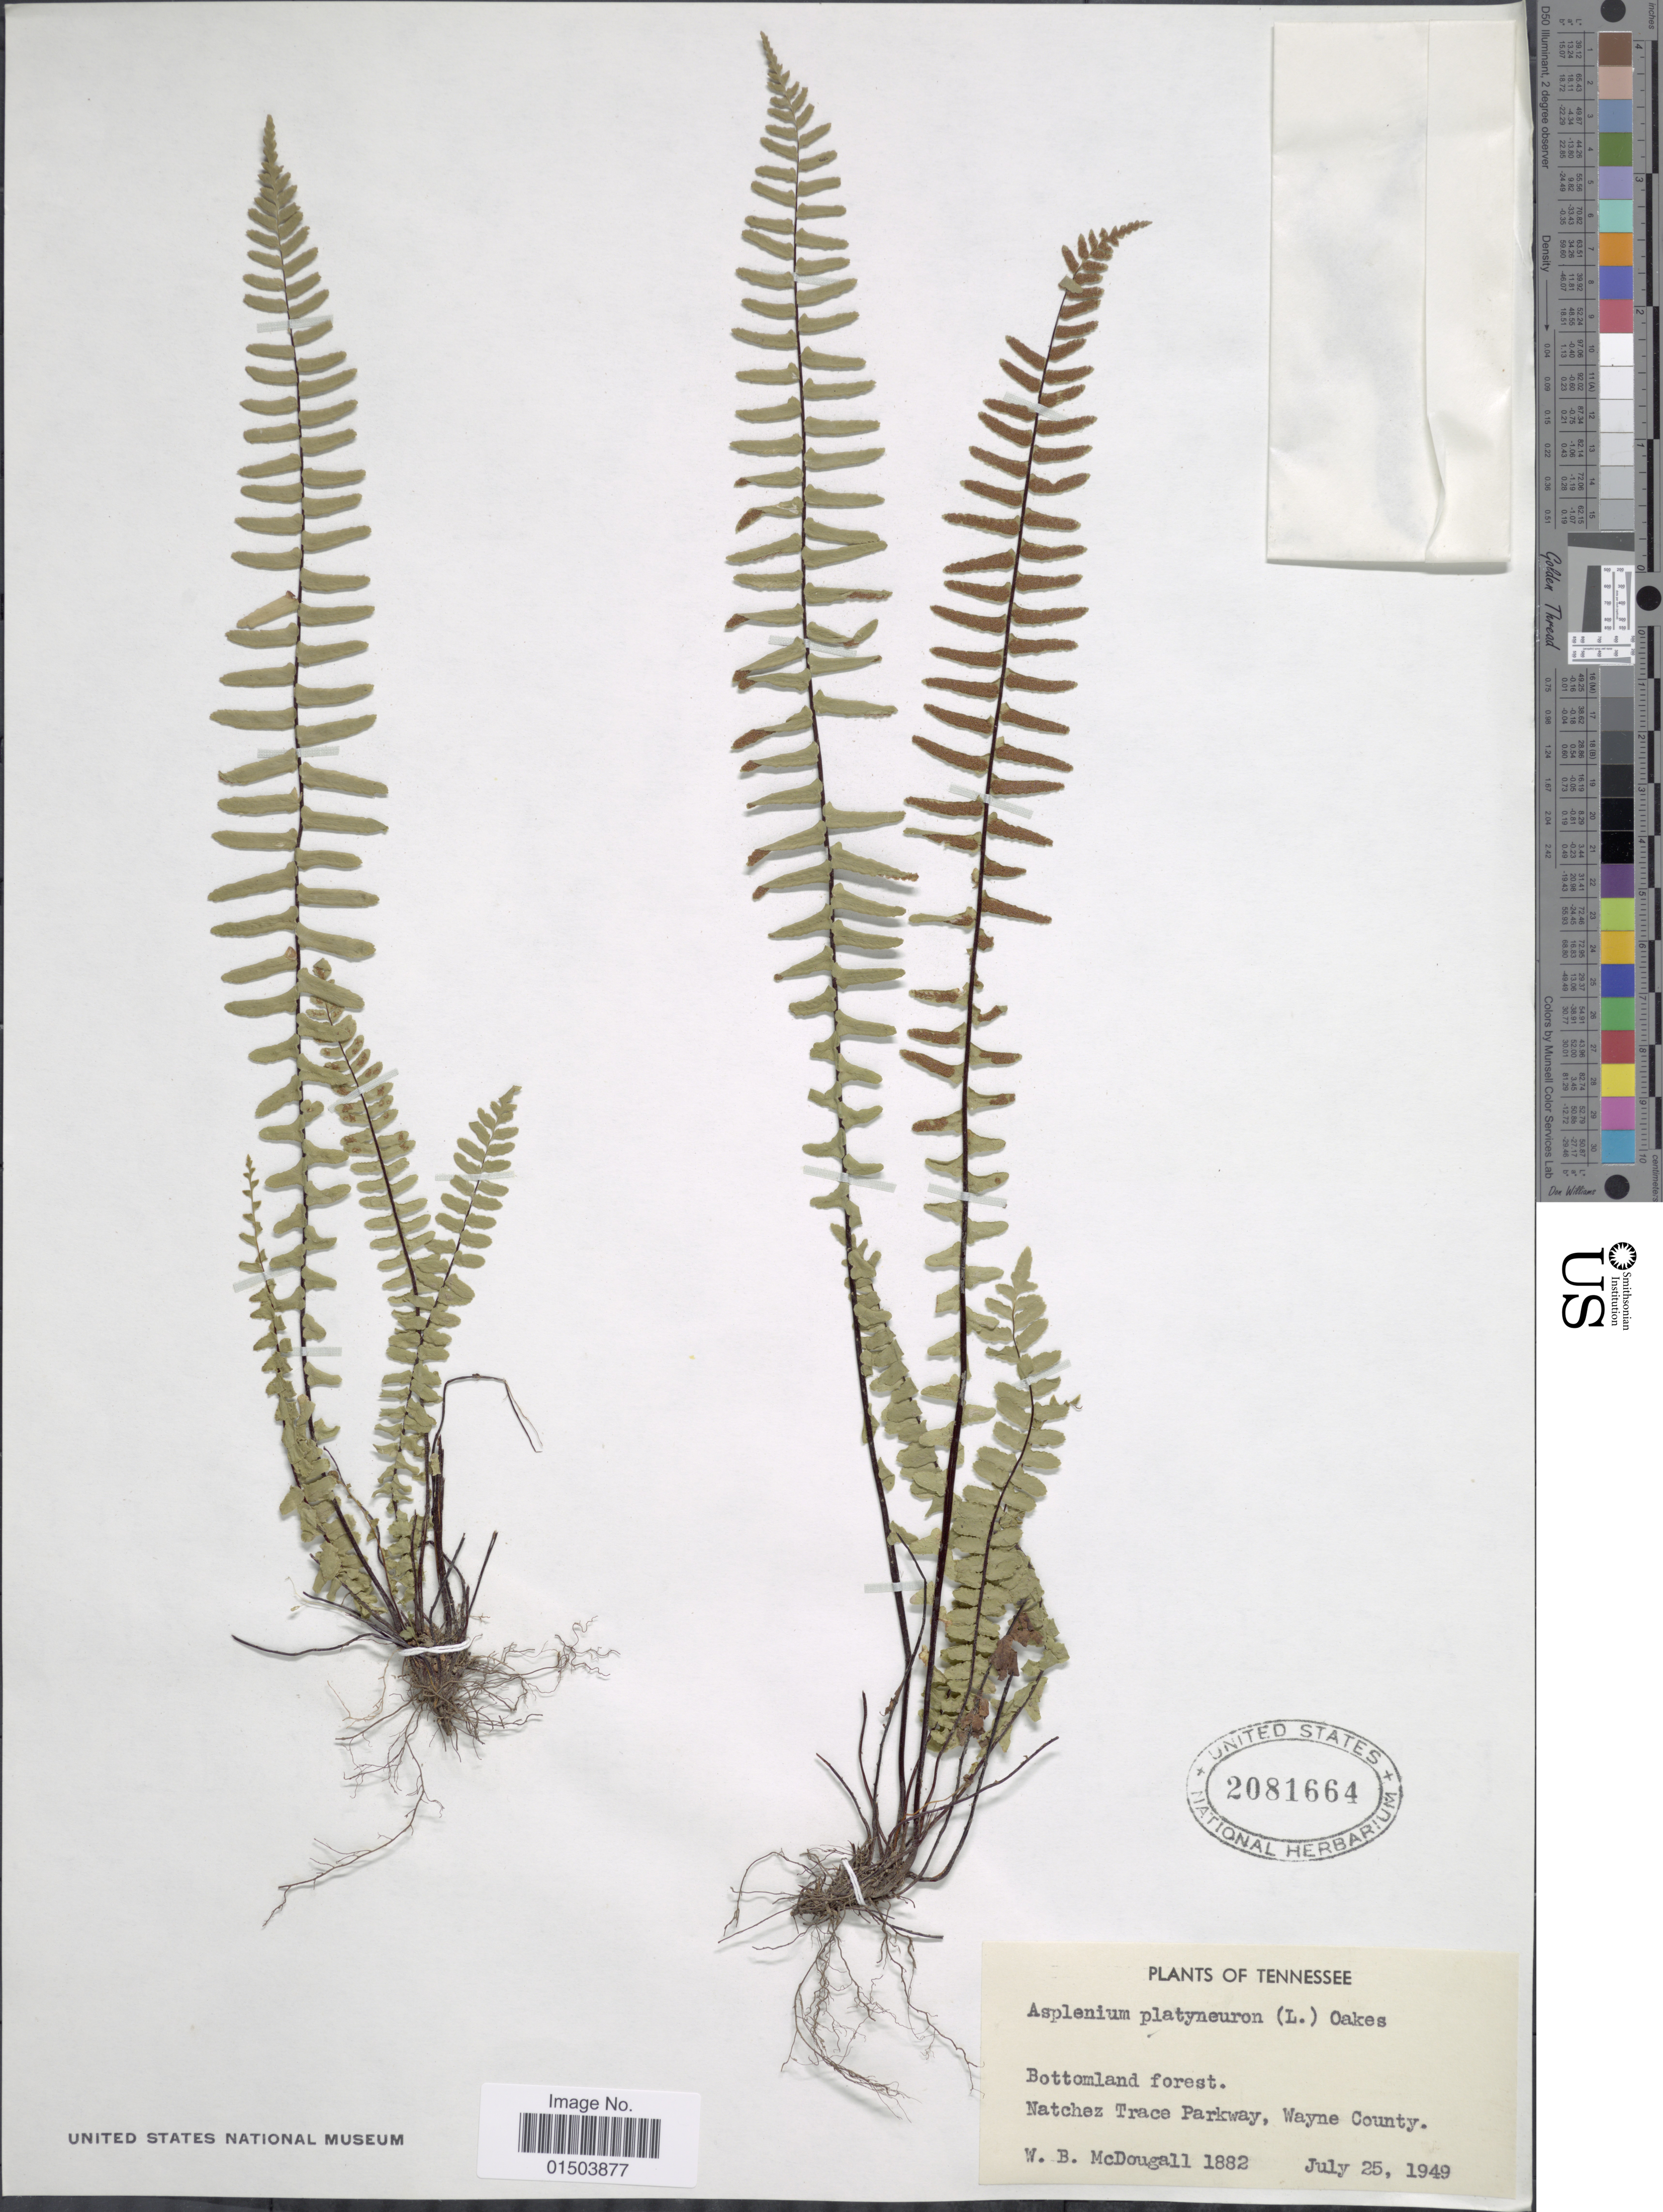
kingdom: Plantae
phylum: Tracheophyta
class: Polypodiopsida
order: Polypodiales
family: Aspleniaceae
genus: Asplenium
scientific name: Asplenium platyneuron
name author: (L.) Britton, Stearns & Poggenb.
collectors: W. B. McDougall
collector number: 1882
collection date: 1949-07-25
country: United States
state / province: Tennessee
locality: Bottomland forest. Natchez Trace Parkway, Wayne County.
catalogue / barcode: US 2081664